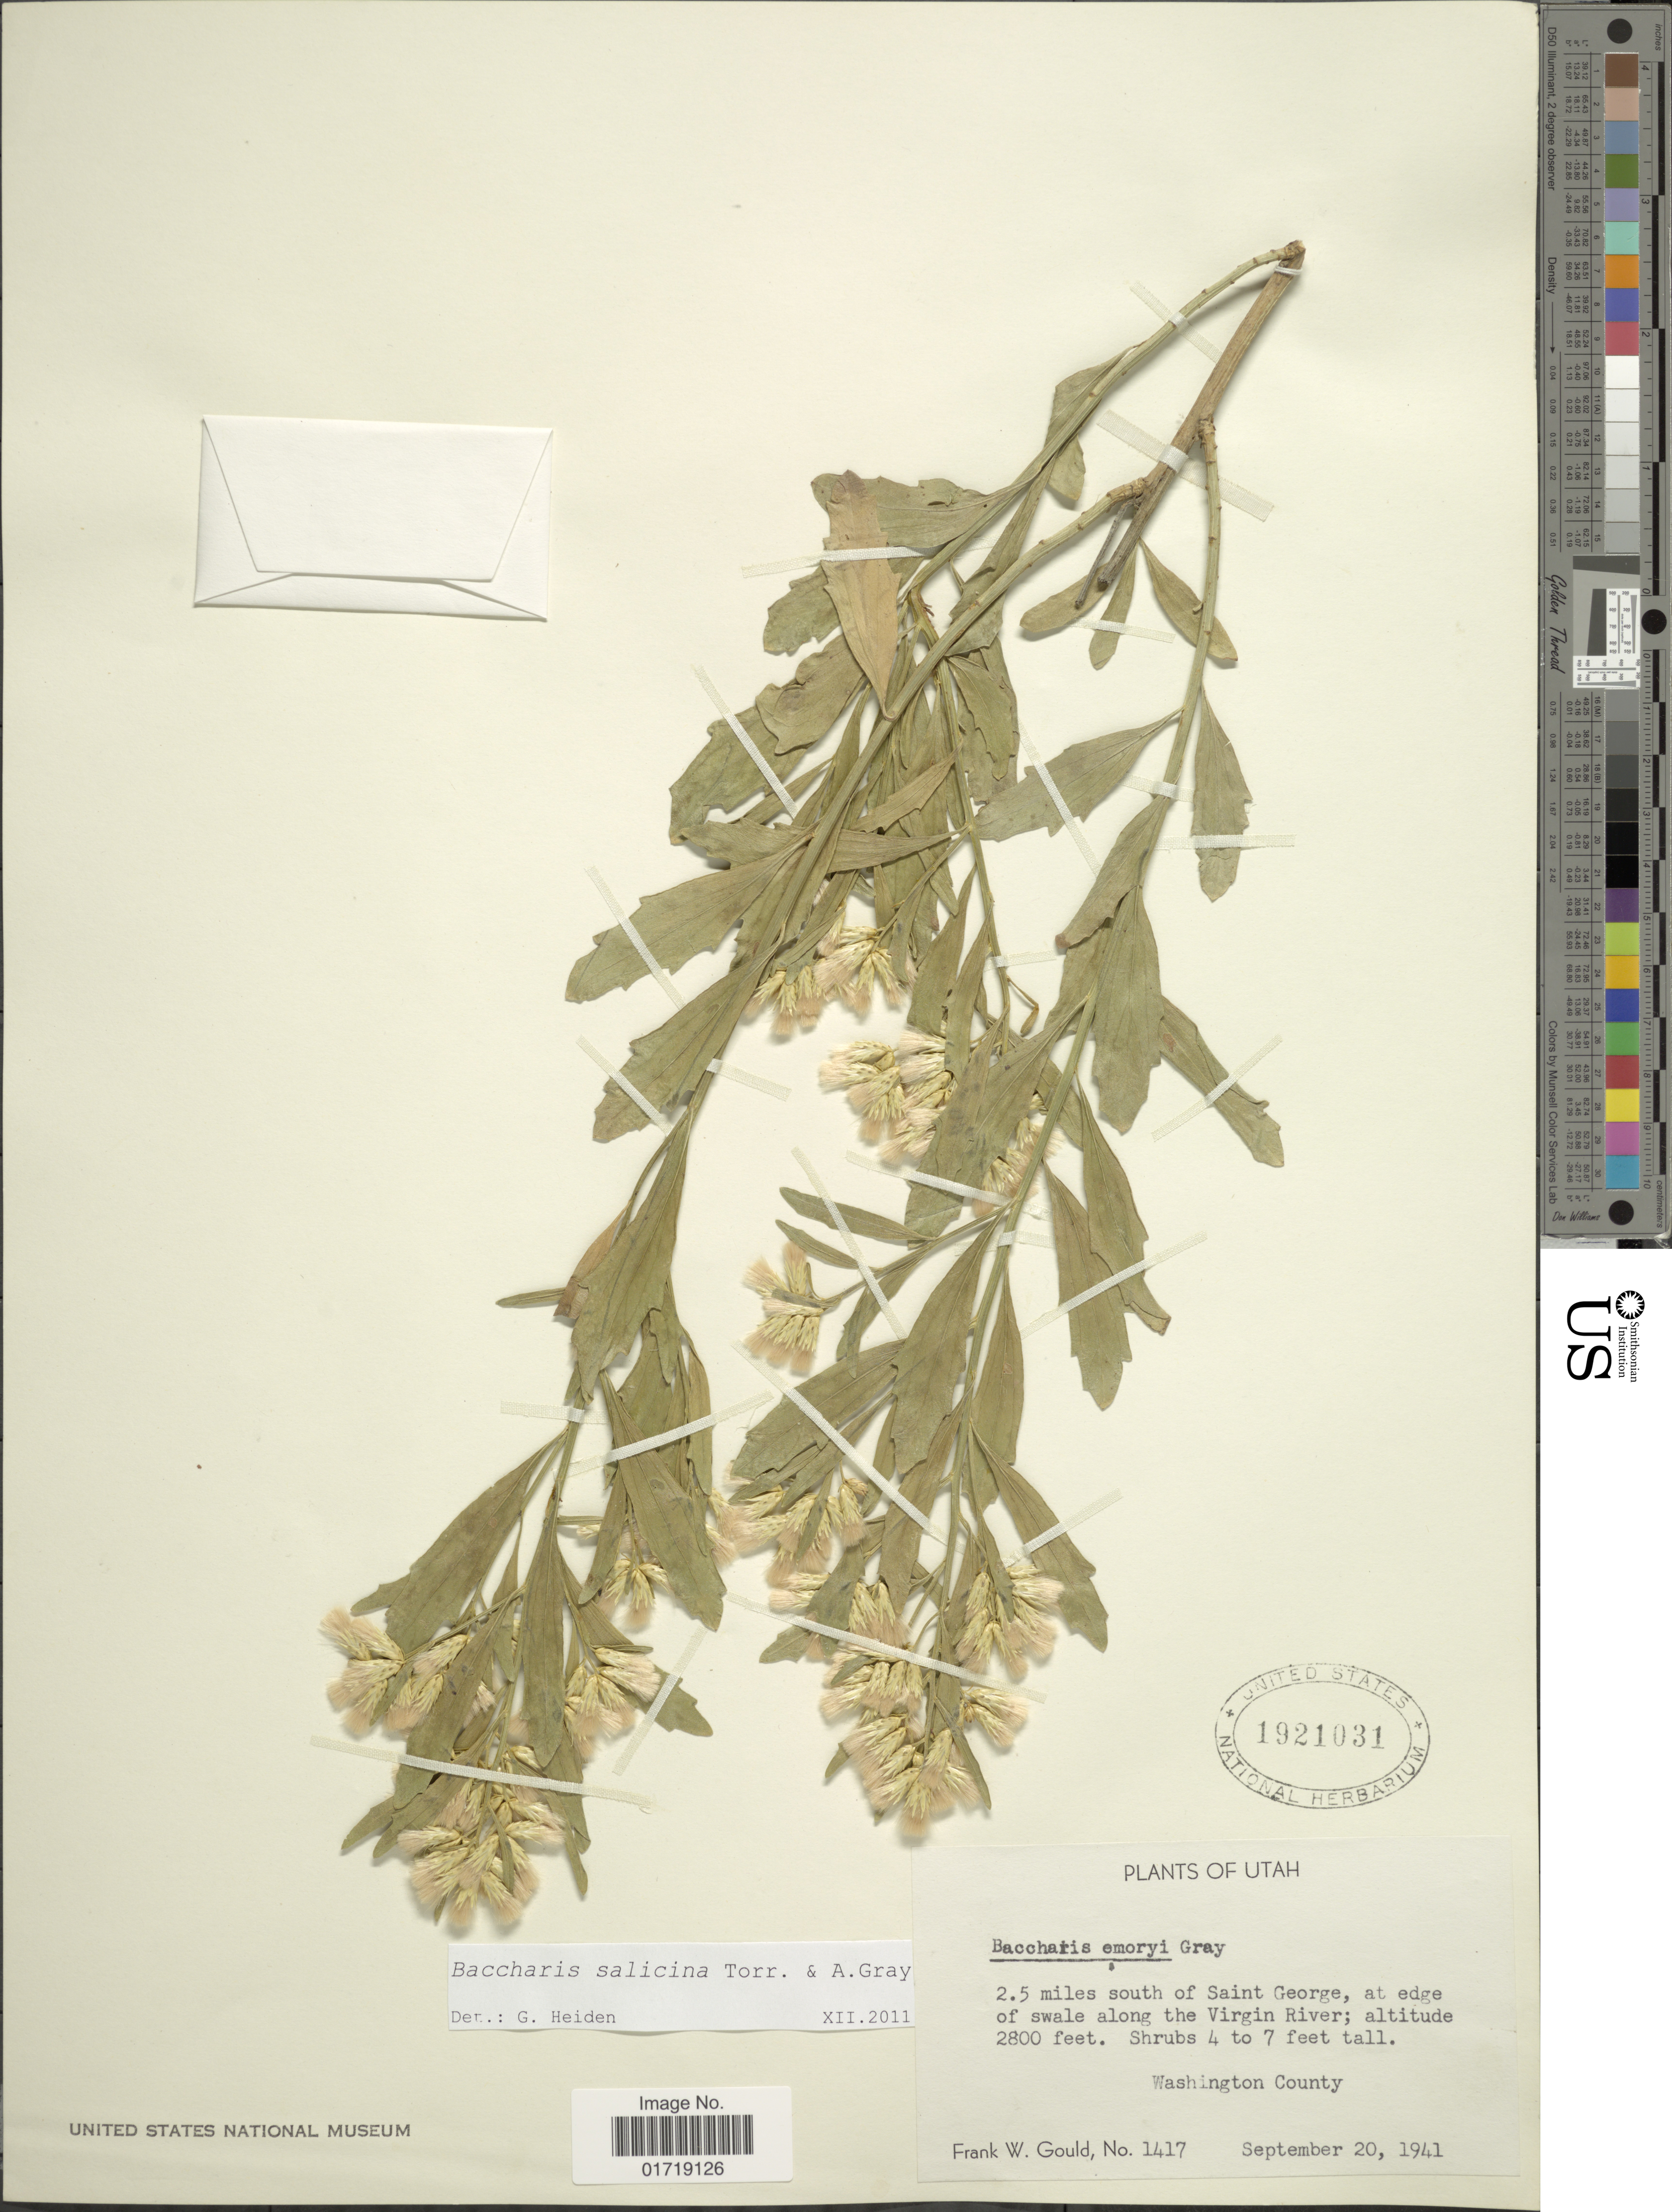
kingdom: Plantae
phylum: Tracheophyta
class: Magnoliopsida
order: Asterales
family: Asteraceae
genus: Baccharis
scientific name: Baccharis salicina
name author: Torr. & A. Gray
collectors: F. W. Gould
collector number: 1417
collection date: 1941-09-20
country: United States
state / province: Utah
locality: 2.5 miles south of Saint George, at edge of swale along the Virgin River, Washington County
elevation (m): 853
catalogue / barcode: US 1921031